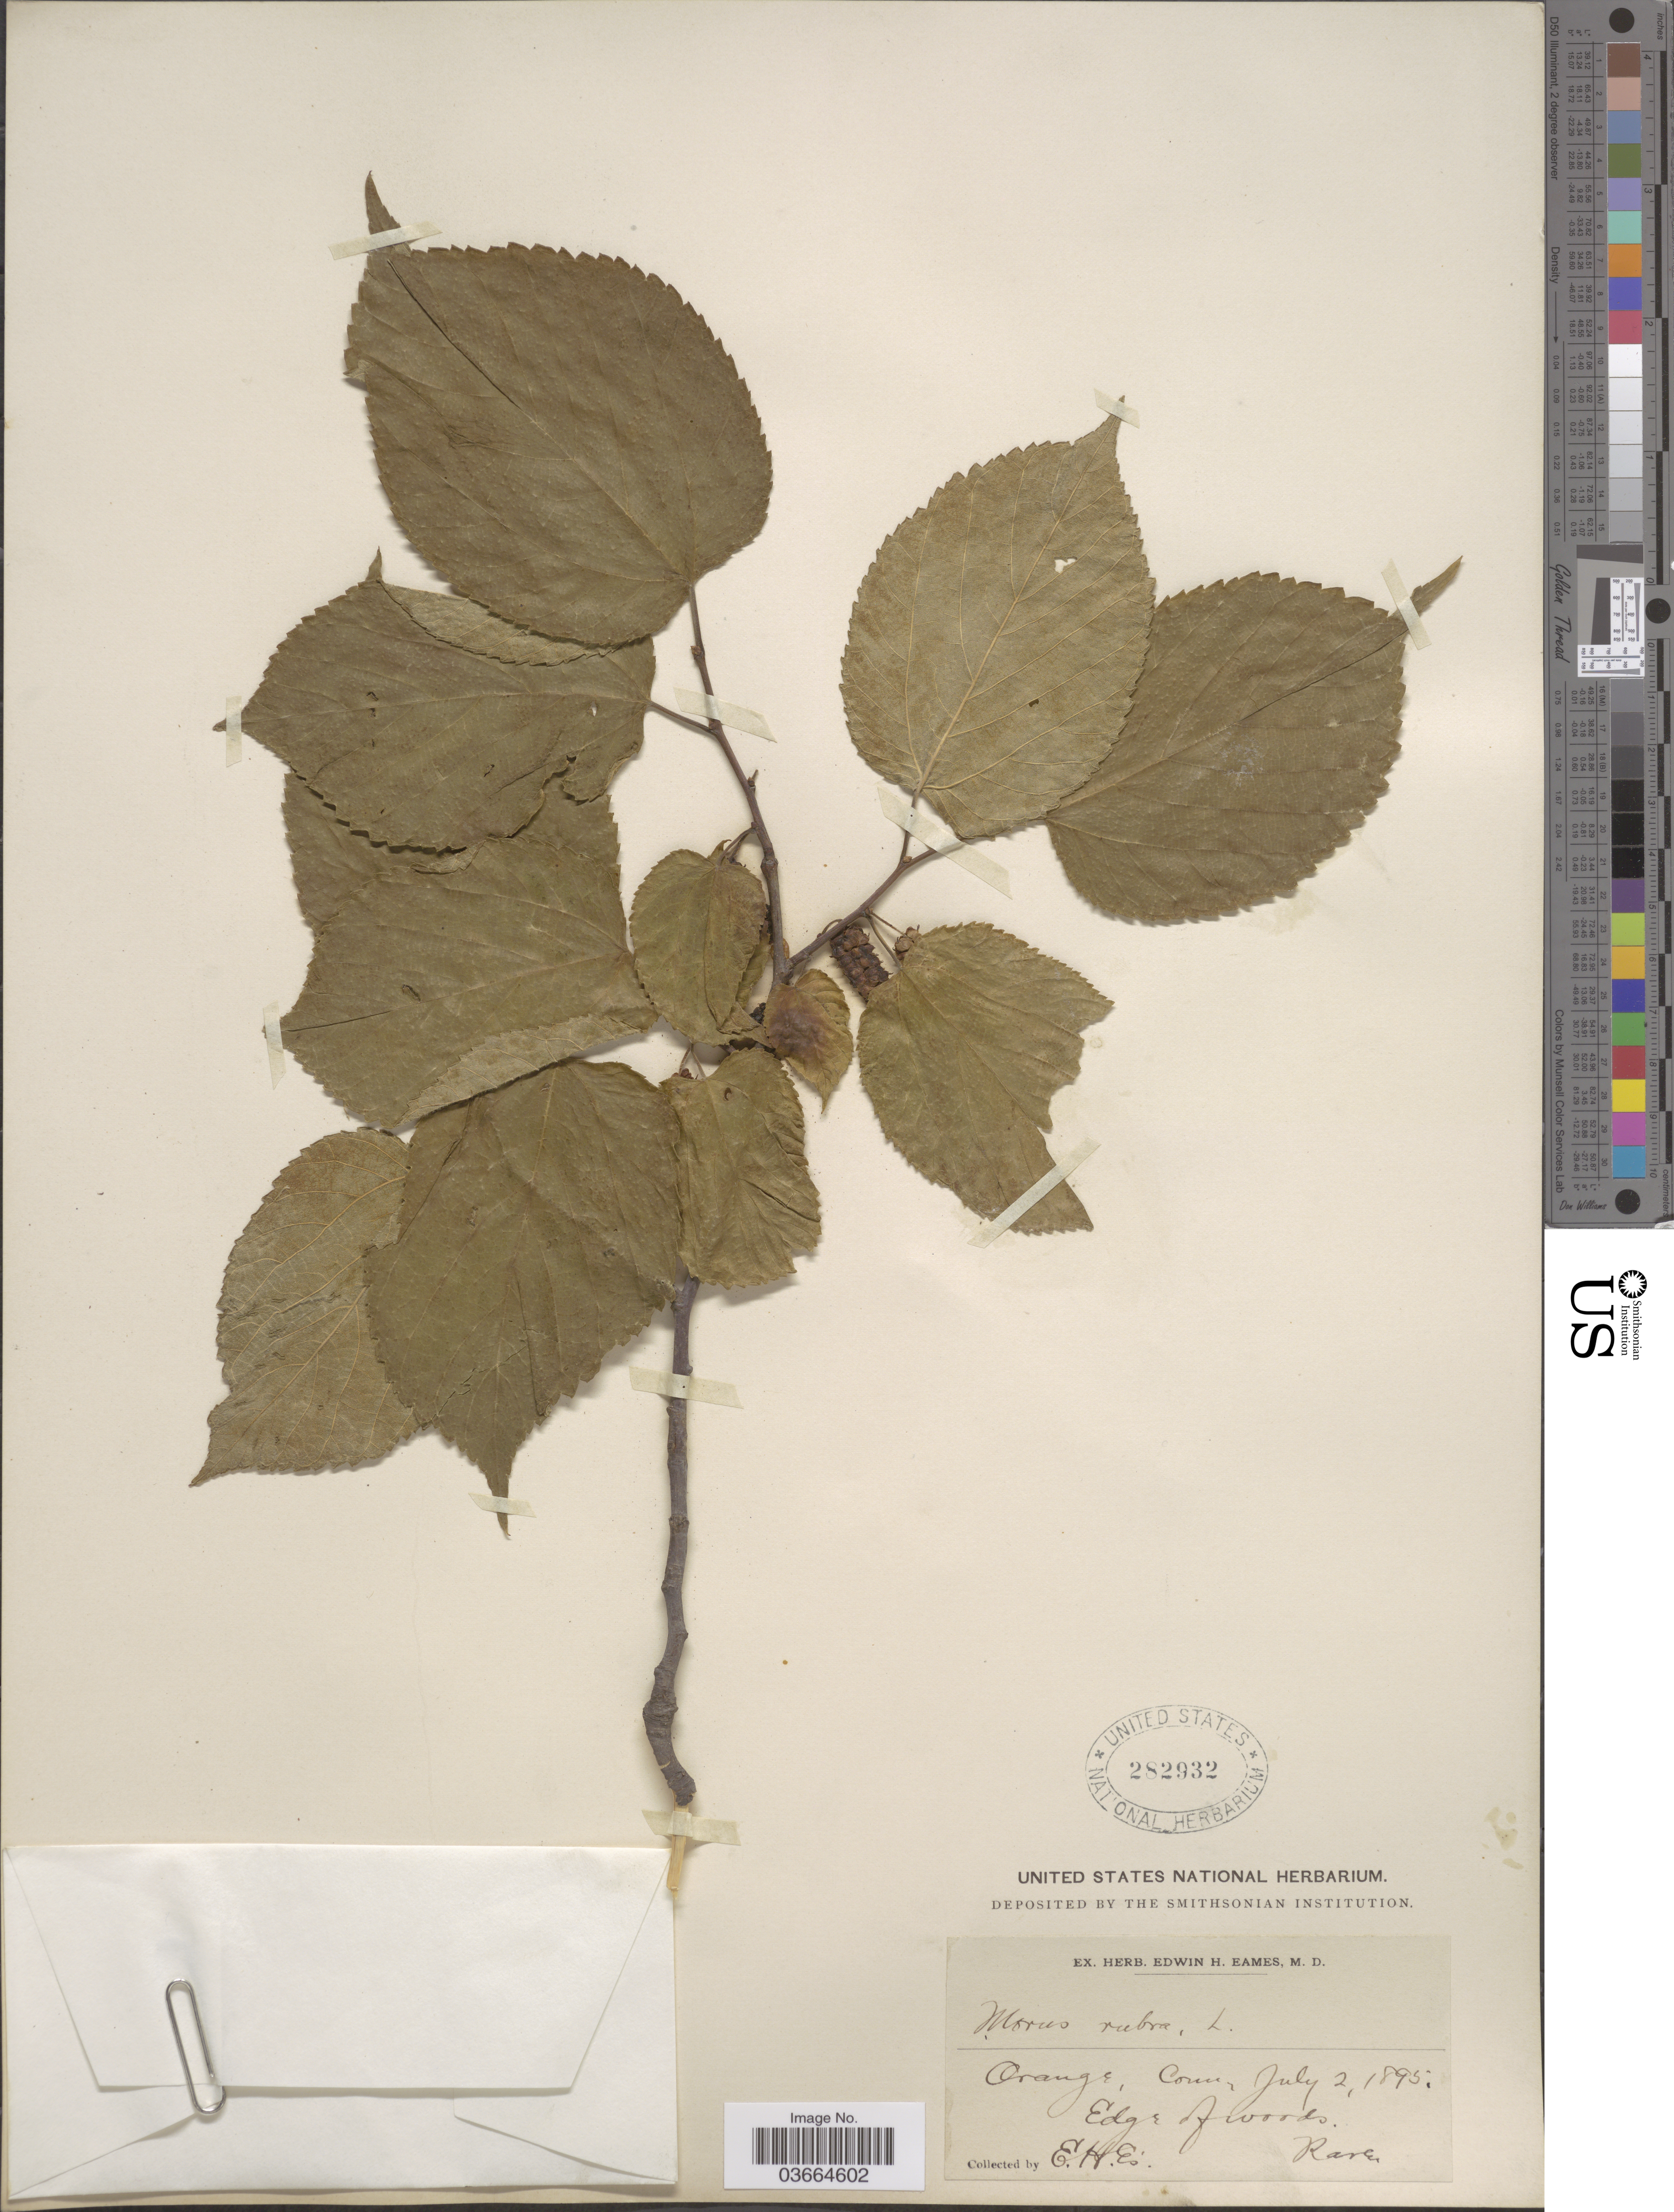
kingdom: Plantae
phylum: Tracheophyta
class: Magnoliopsida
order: Rosales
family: Moraceae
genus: Morus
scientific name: Morus rubra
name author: L.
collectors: E. H. Eames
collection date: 1895-07-02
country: United States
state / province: Connecticut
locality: Orange. Edge of woods.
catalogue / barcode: US 282932